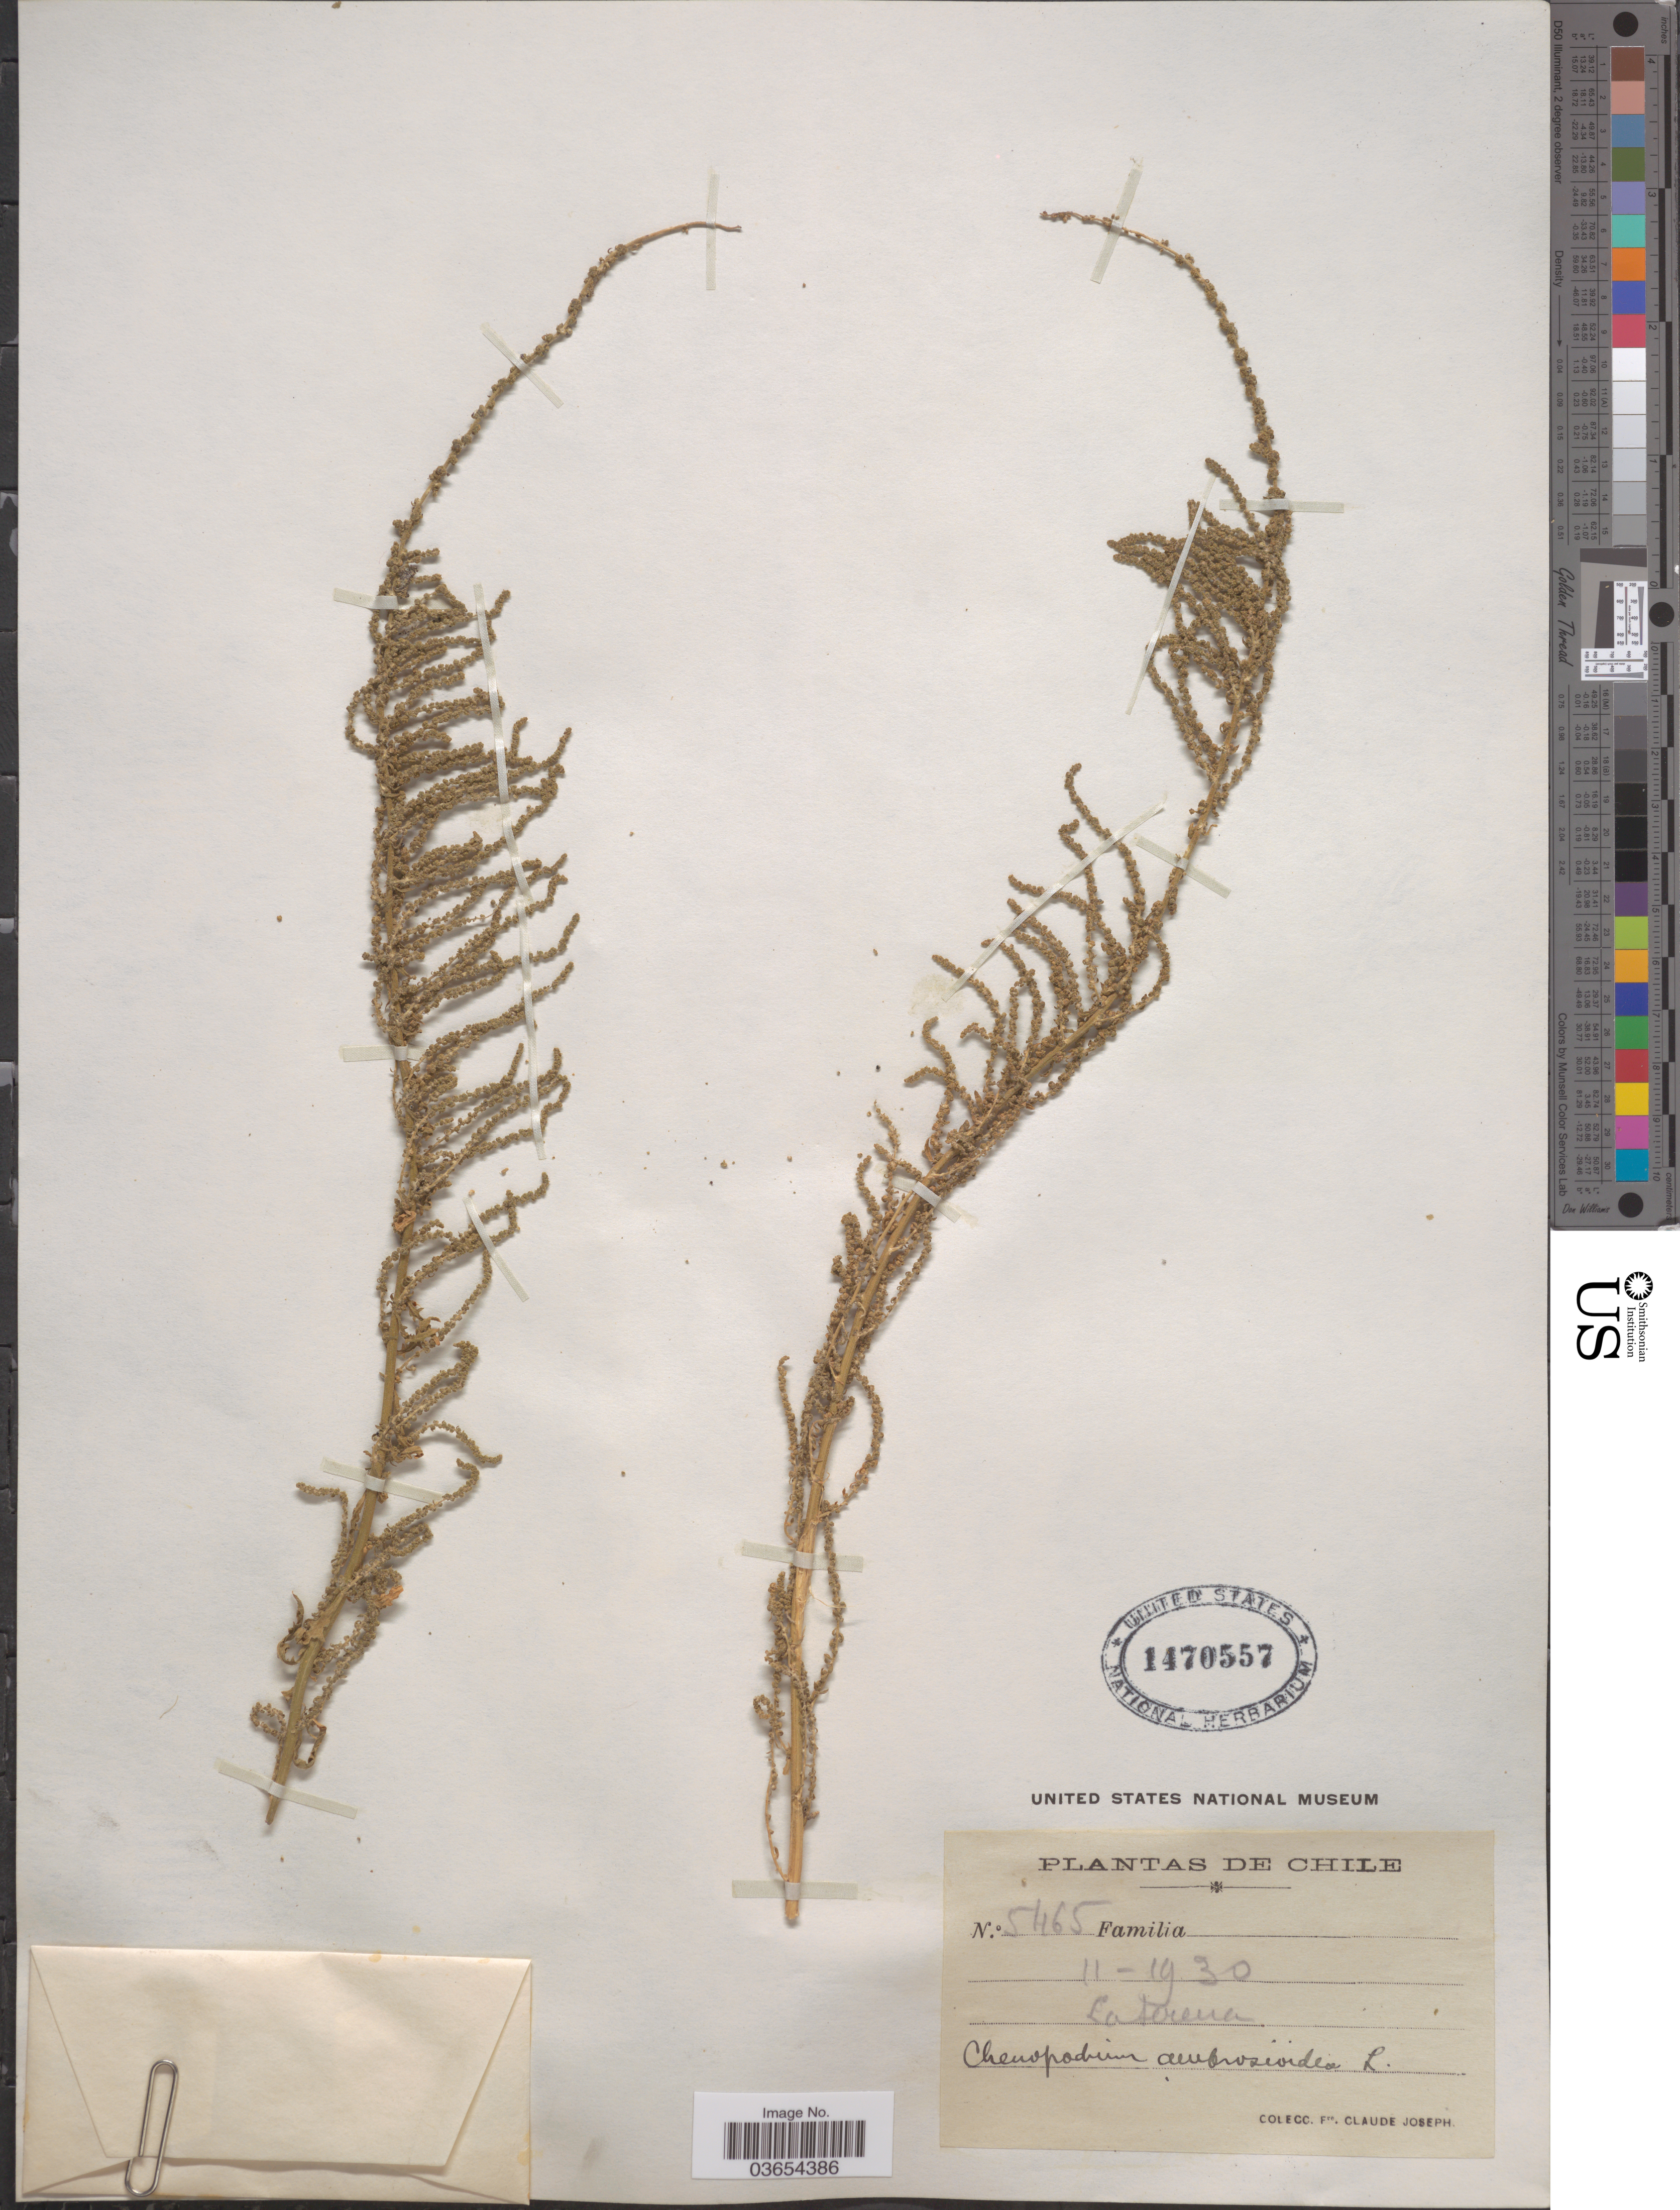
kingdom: Plantae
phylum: Tracheophyta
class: Magnoliopsida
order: Caryophyllales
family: Amaranthaceae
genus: Chenopodium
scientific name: Chenopodium ambrosioides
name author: L.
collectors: Bro. Claude-Joseph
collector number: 5465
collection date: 1930-11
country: Chile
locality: La Serena.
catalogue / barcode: US 1470557